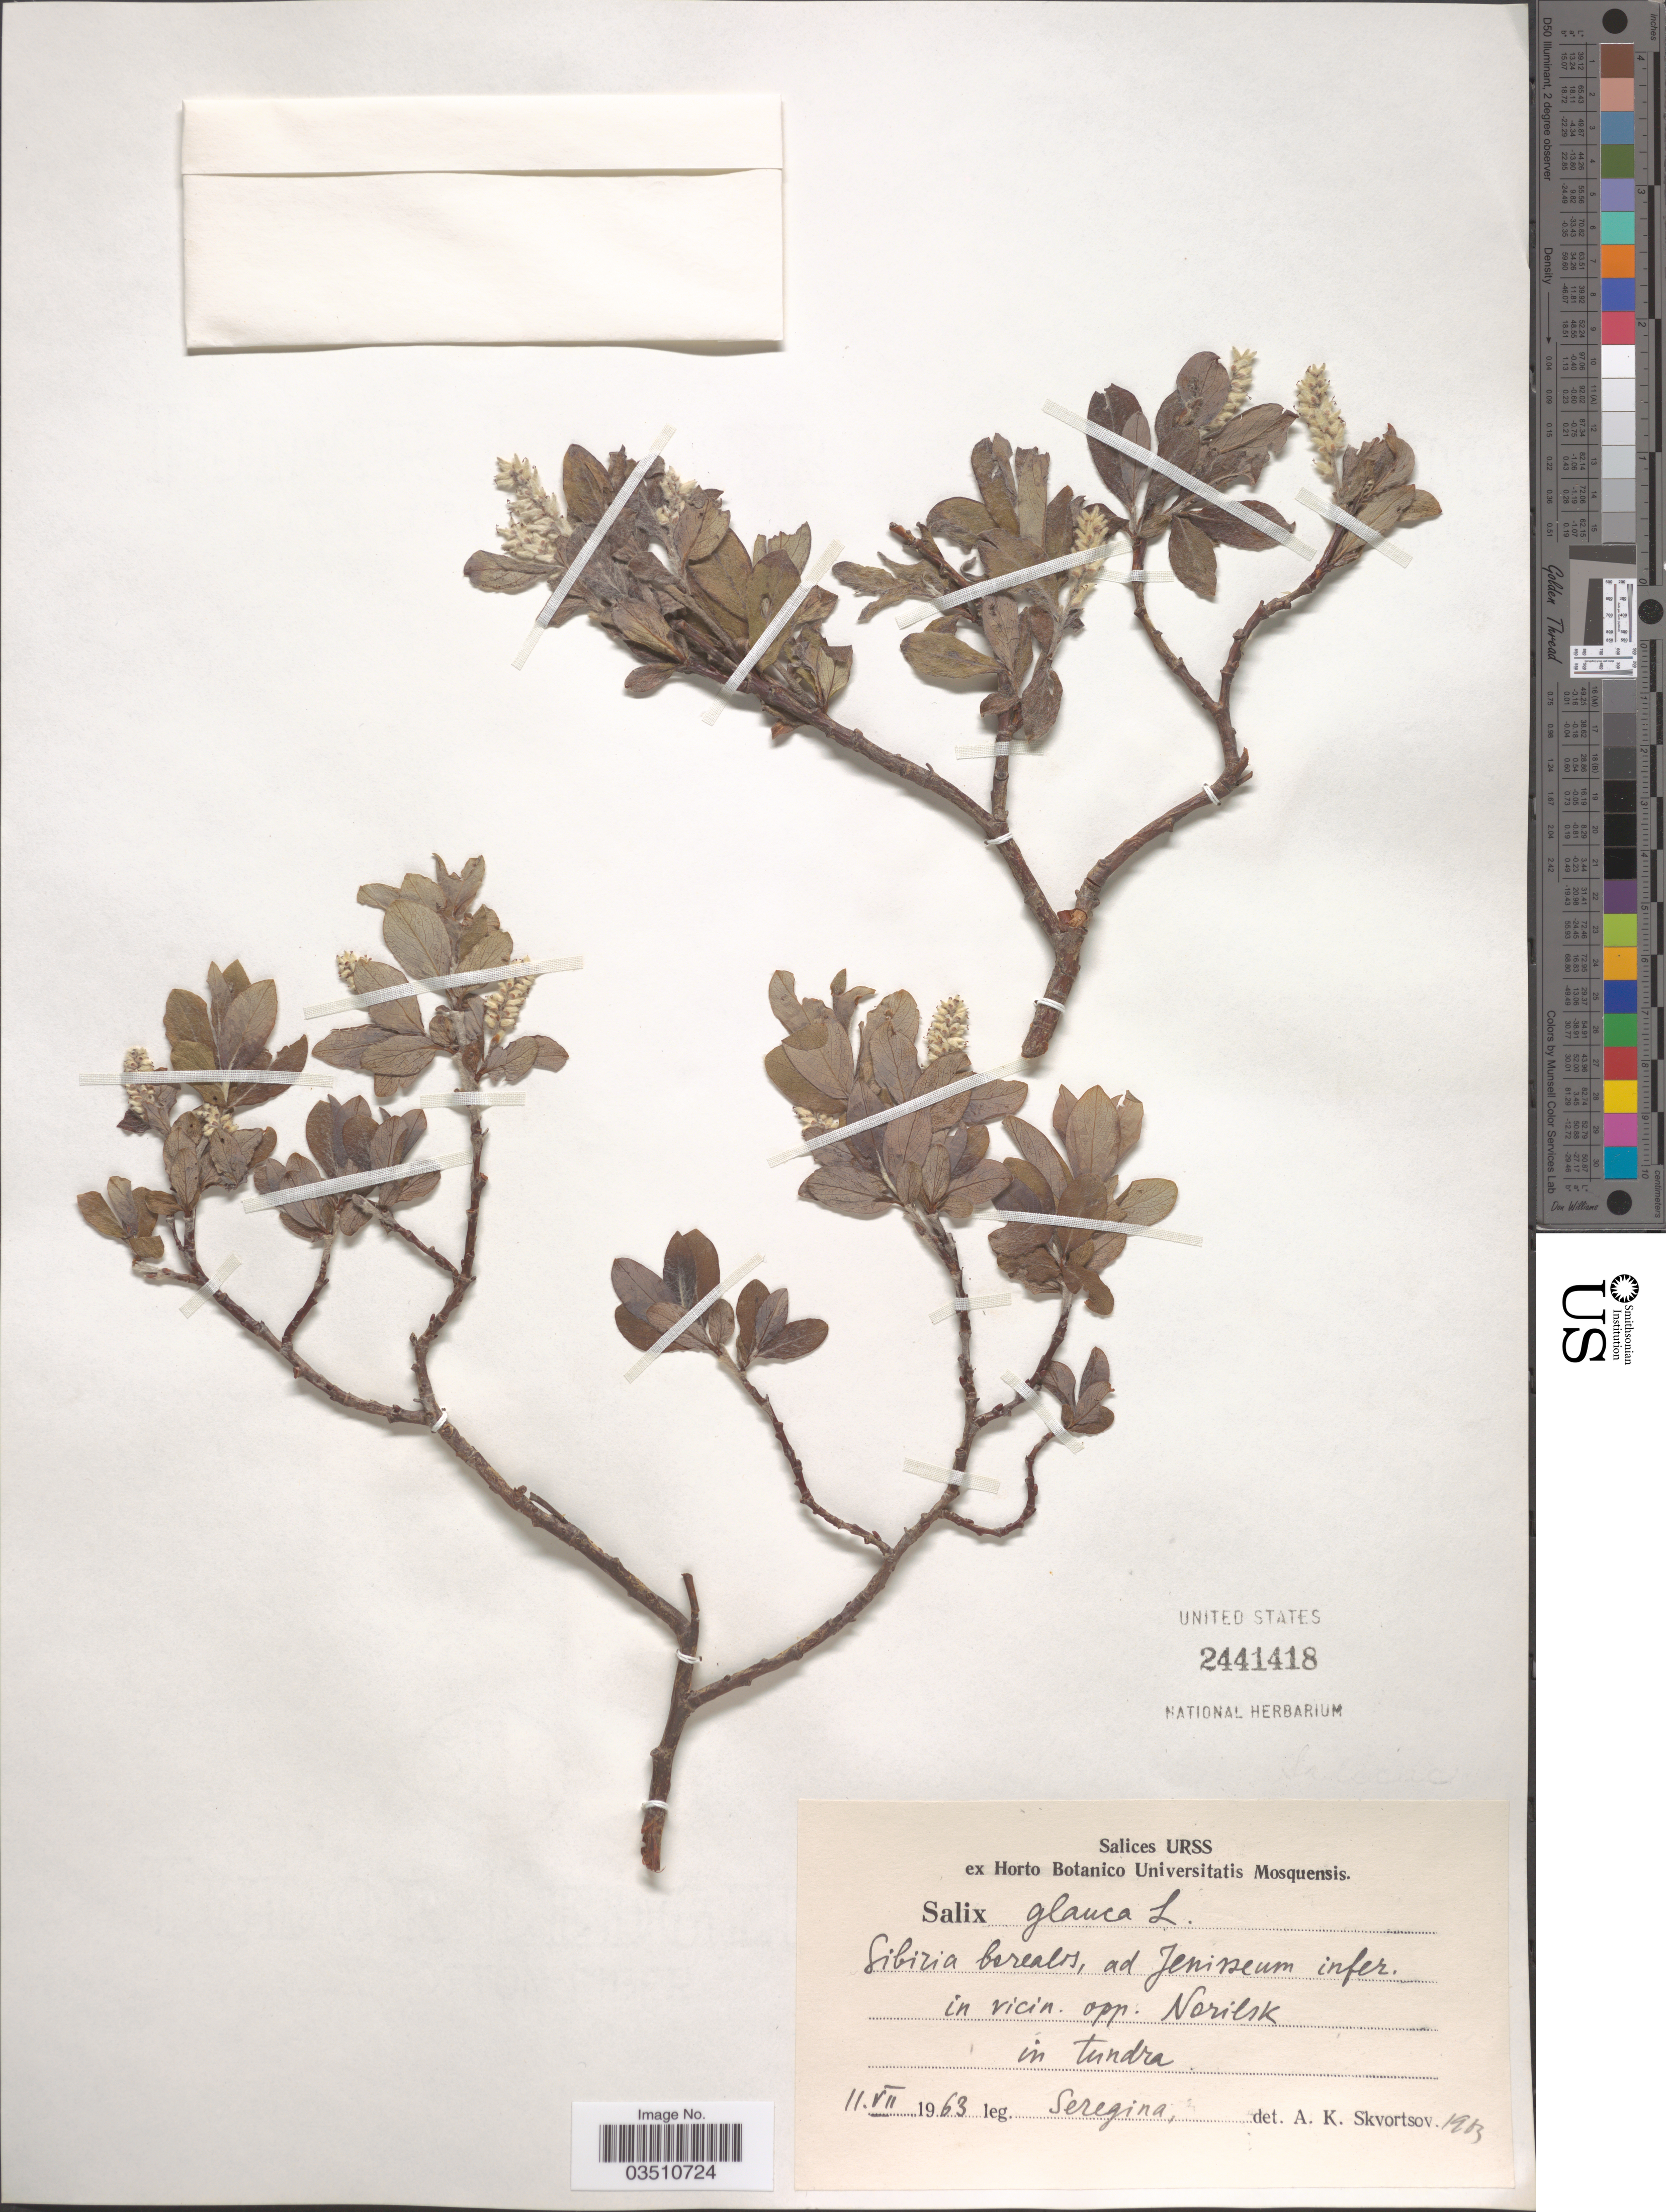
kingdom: Plantae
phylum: Tracheophyta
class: Magnoliopsida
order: Malpighiales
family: Salicaceae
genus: Salix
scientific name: Salix glauca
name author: L.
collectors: Seregina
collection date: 1963-07-11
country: Russian Federation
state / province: Krasnoyarsk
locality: Sibiria boreales, ad Jenisseum infer. in vicin. opp. Norilsk.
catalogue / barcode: US 2441418